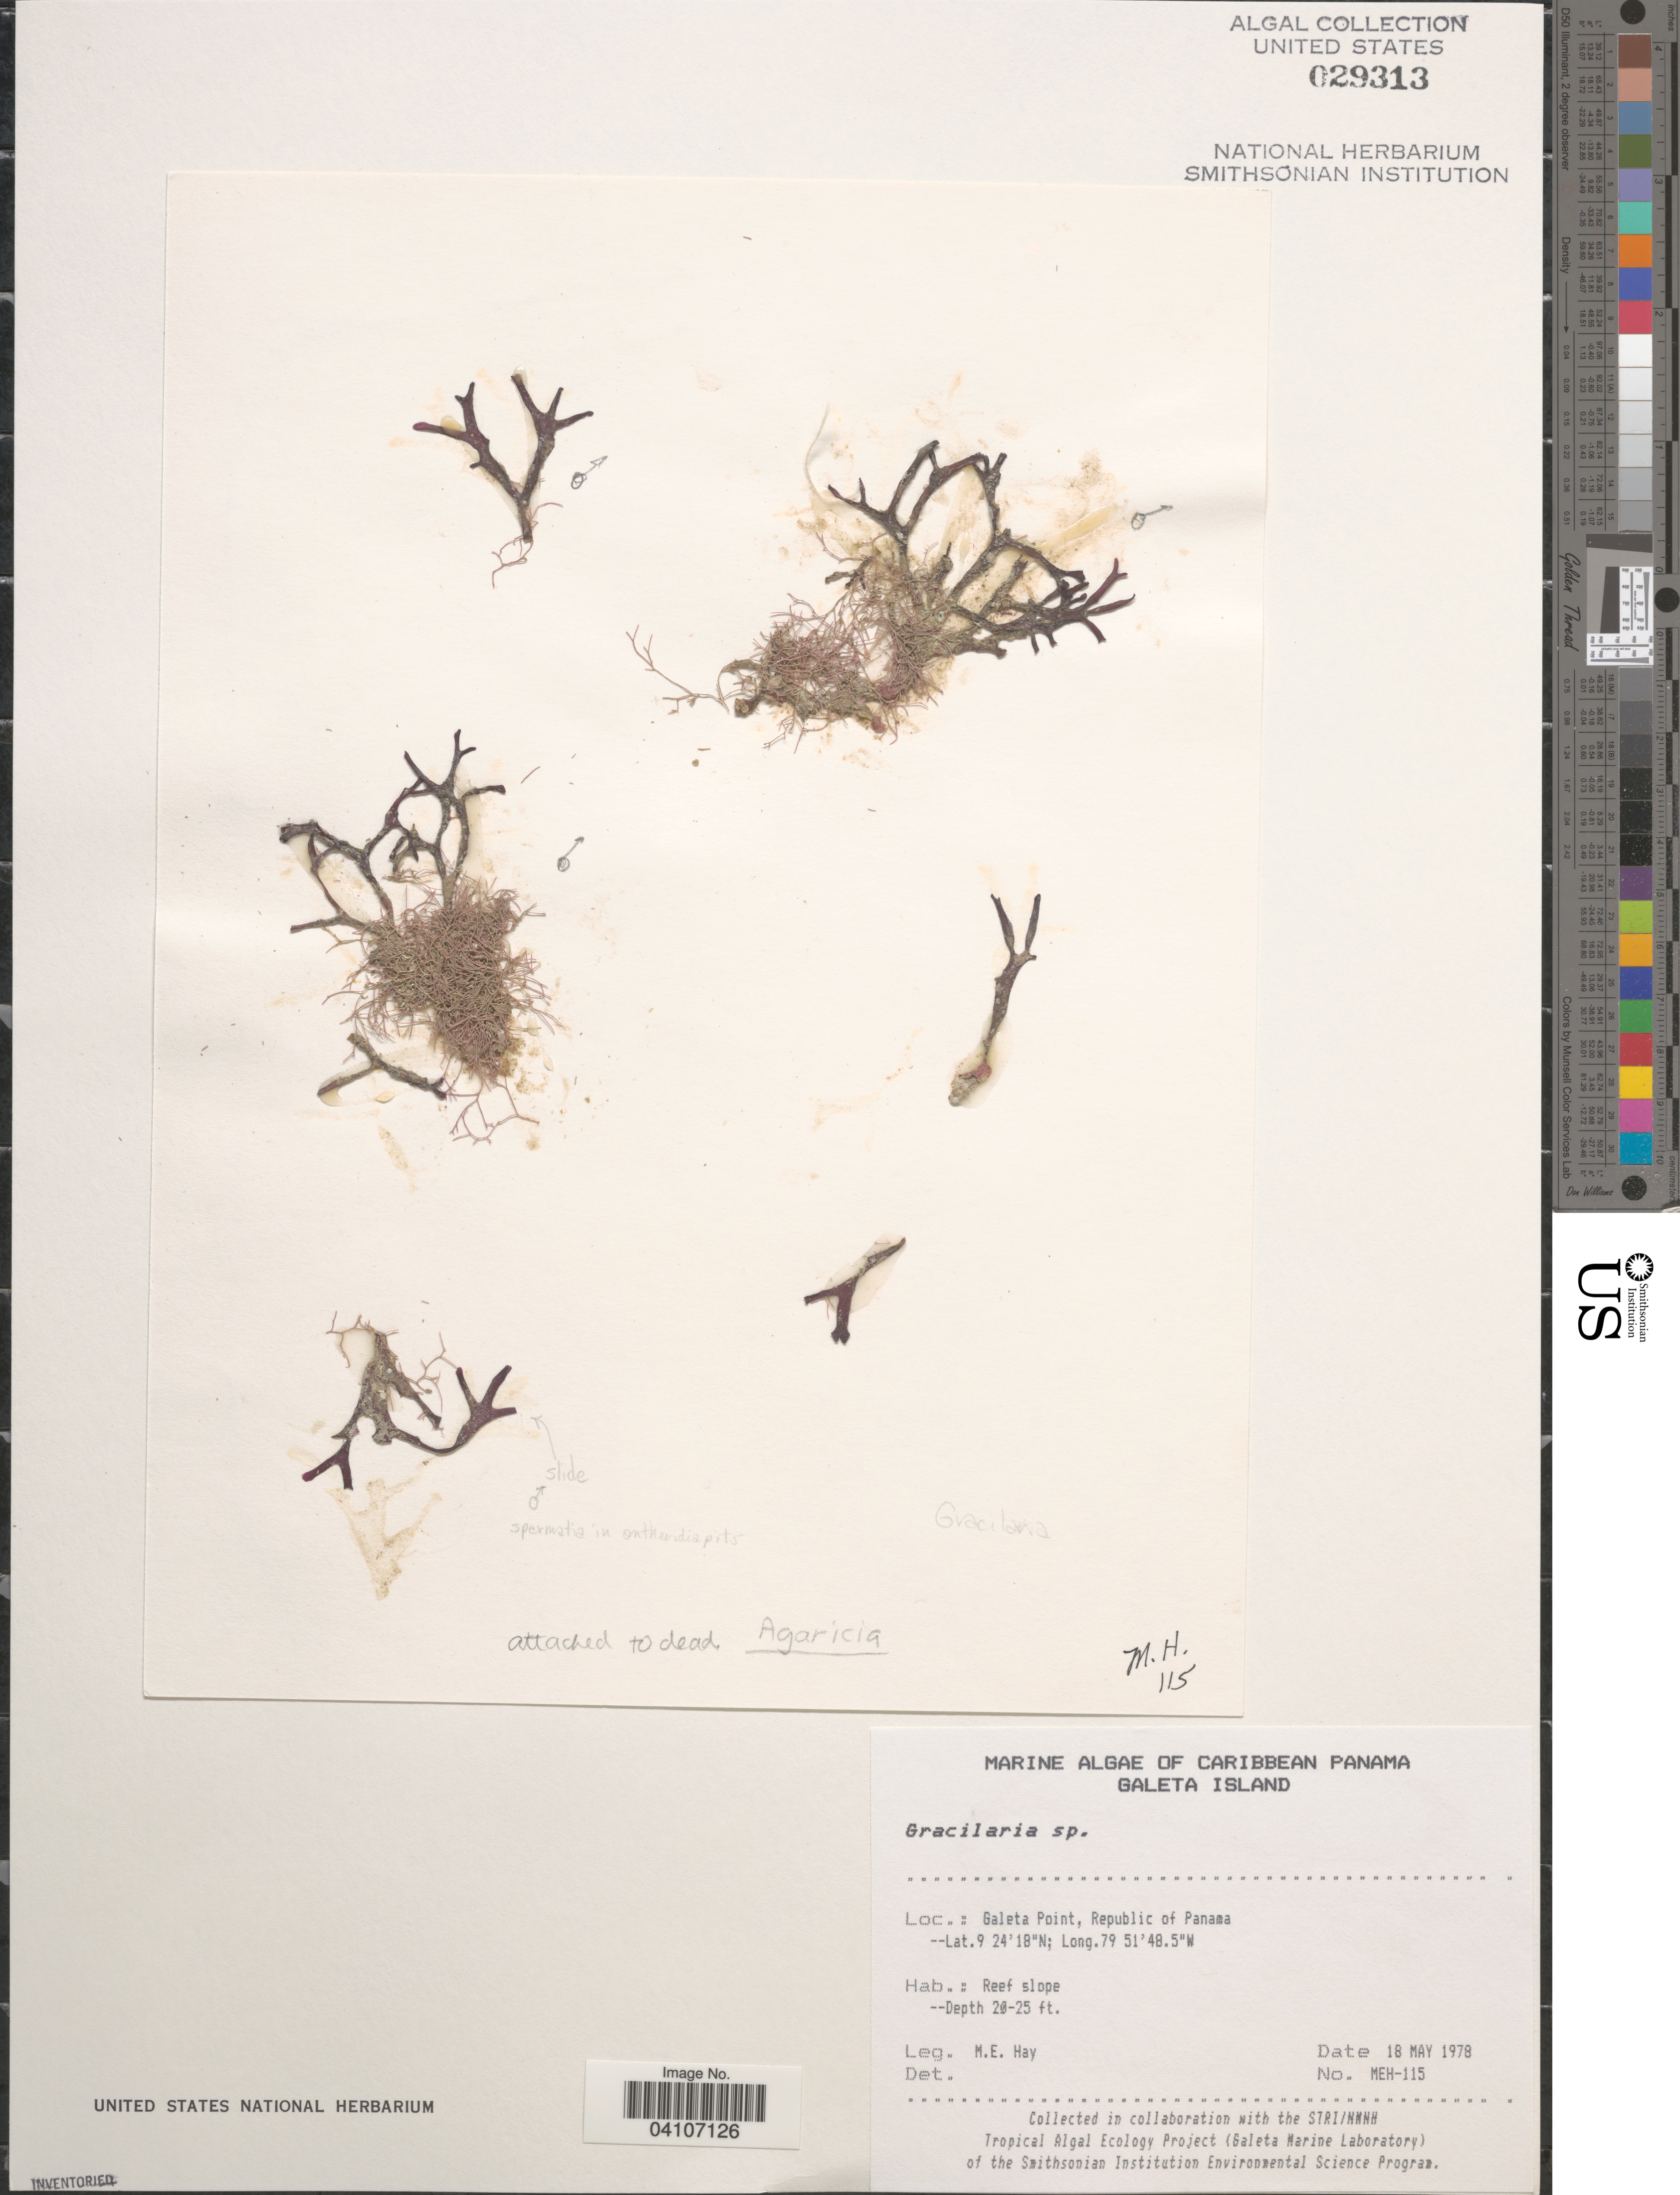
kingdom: Plantae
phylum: Rhodophyta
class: Florideophyceae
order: Gracilariales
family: Gracilariaceae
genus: Gracilaria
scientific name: Gracilaria sp.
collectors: M. E. Hay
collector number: MEH-115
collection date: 1978-05-18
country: Panama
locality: Caribbean Panama. Galeta Island. Galeta Point, Republic of Panama.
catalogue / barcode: US 29313